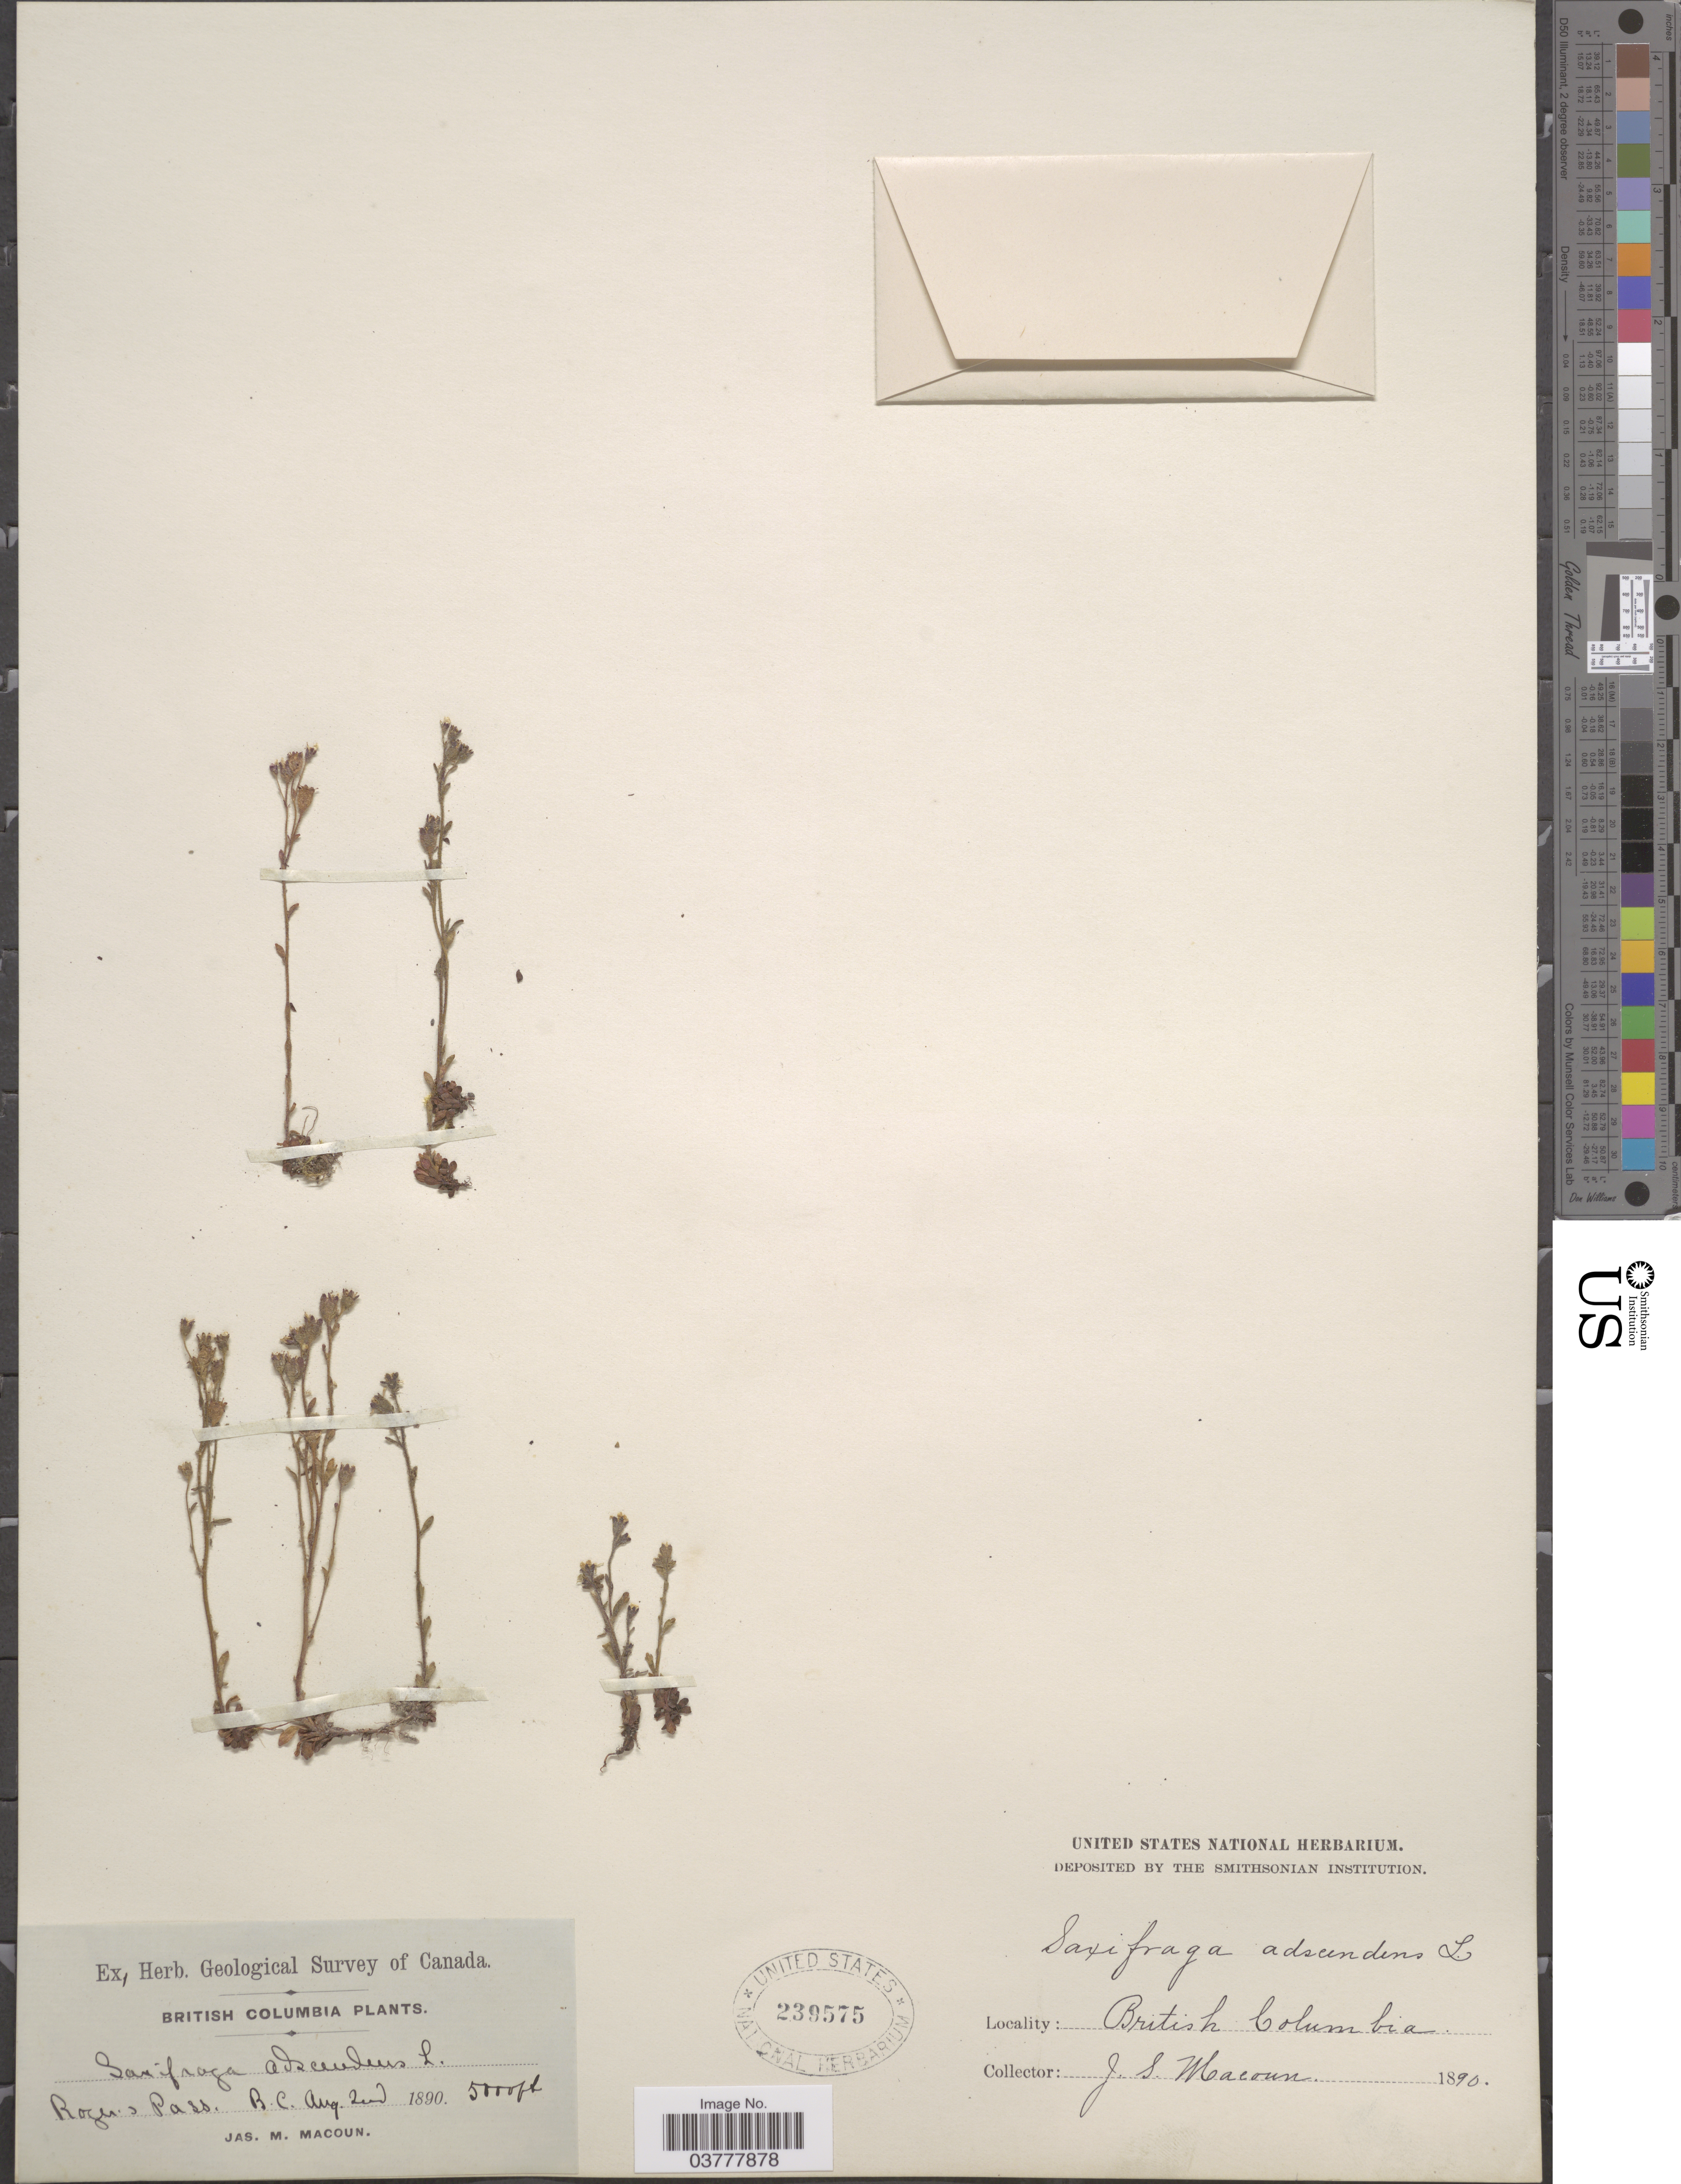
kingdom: Plantae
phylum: Tracheophyta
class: Magnoliopsida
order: Saxifragales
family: Saxifragaceae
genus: Saxifraga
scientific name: Saxifraga adscendens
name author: L.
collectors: J. M. Macoun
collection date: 1890-08-02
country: Canada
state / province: British Columbia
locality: Roger's Pass.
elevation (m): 1524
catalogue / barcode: US 239575